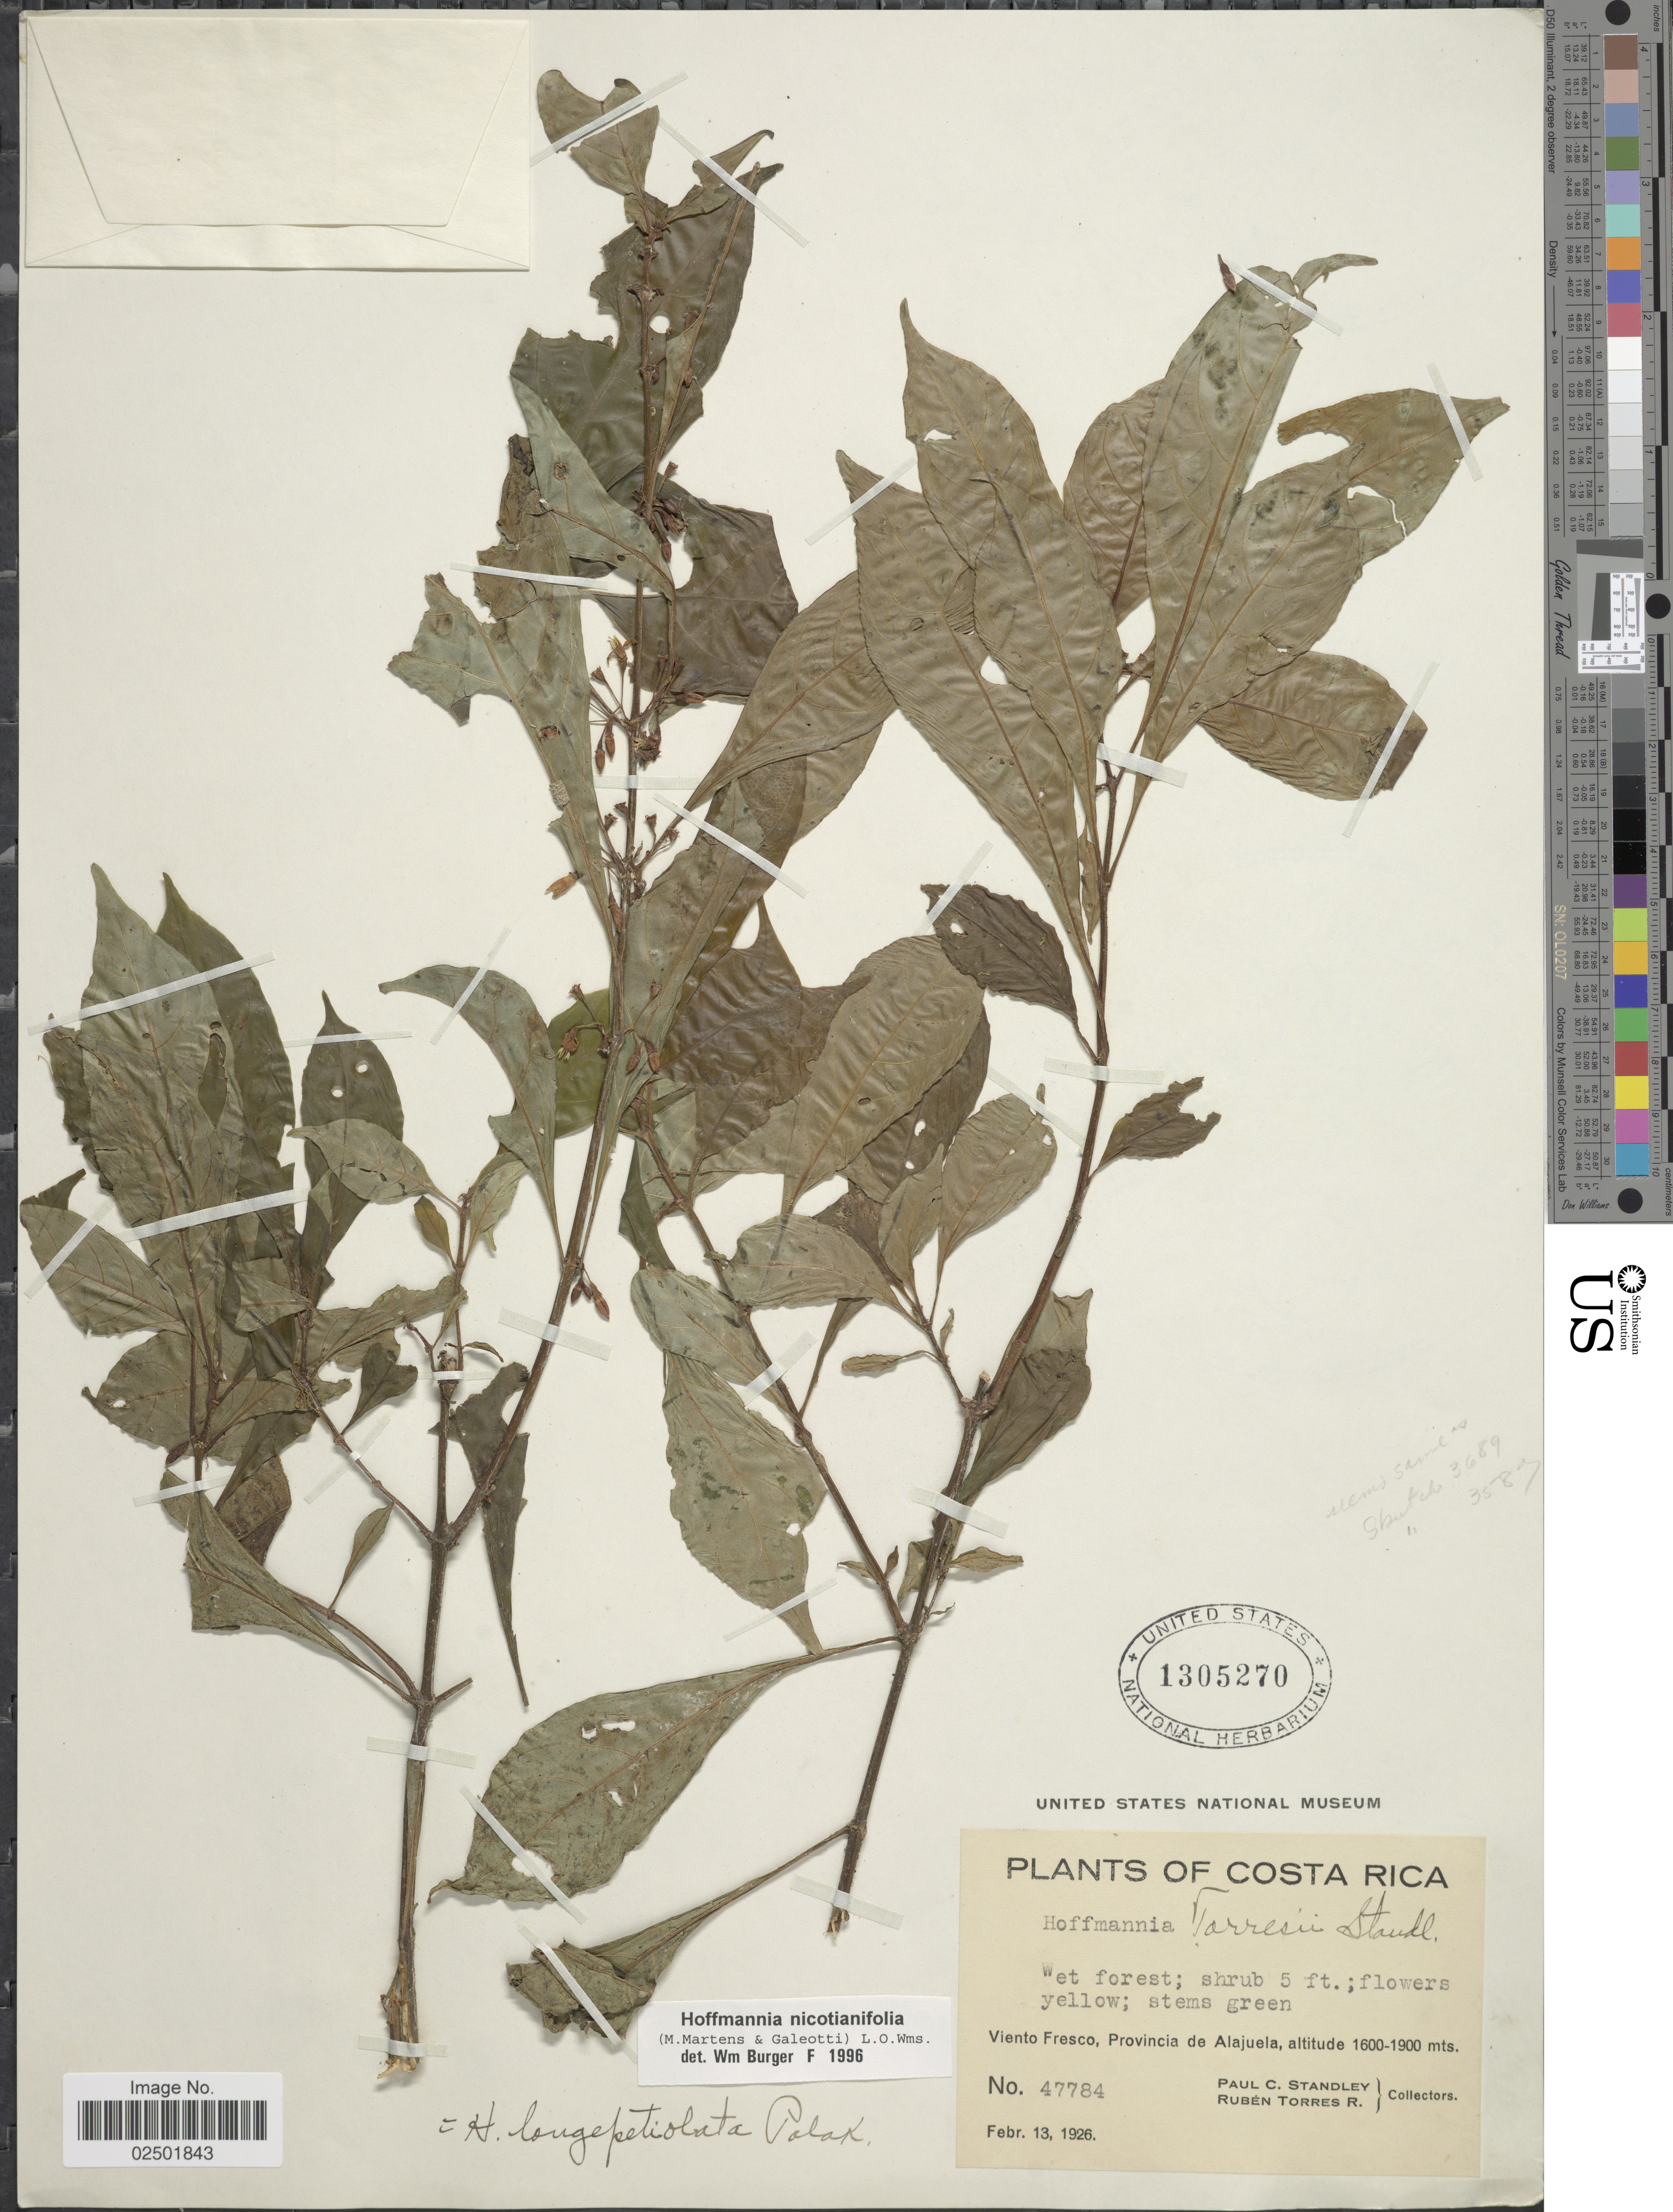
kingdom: Plantae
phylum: Tracheophyta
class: Magnoliopsida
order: Gentianales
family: Rubiaceae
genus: Hoffmannia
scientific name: Hoffmannia nicotianifolia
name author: (M. Martens & Galeoti) L.O. Williams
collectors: P. C. Standley & R. Torres Rojas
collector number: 47784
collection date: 1926-02-13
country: Costa Rica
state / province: Alajuela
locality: Viento Fresco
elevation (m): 1600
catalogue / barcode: US 1305270